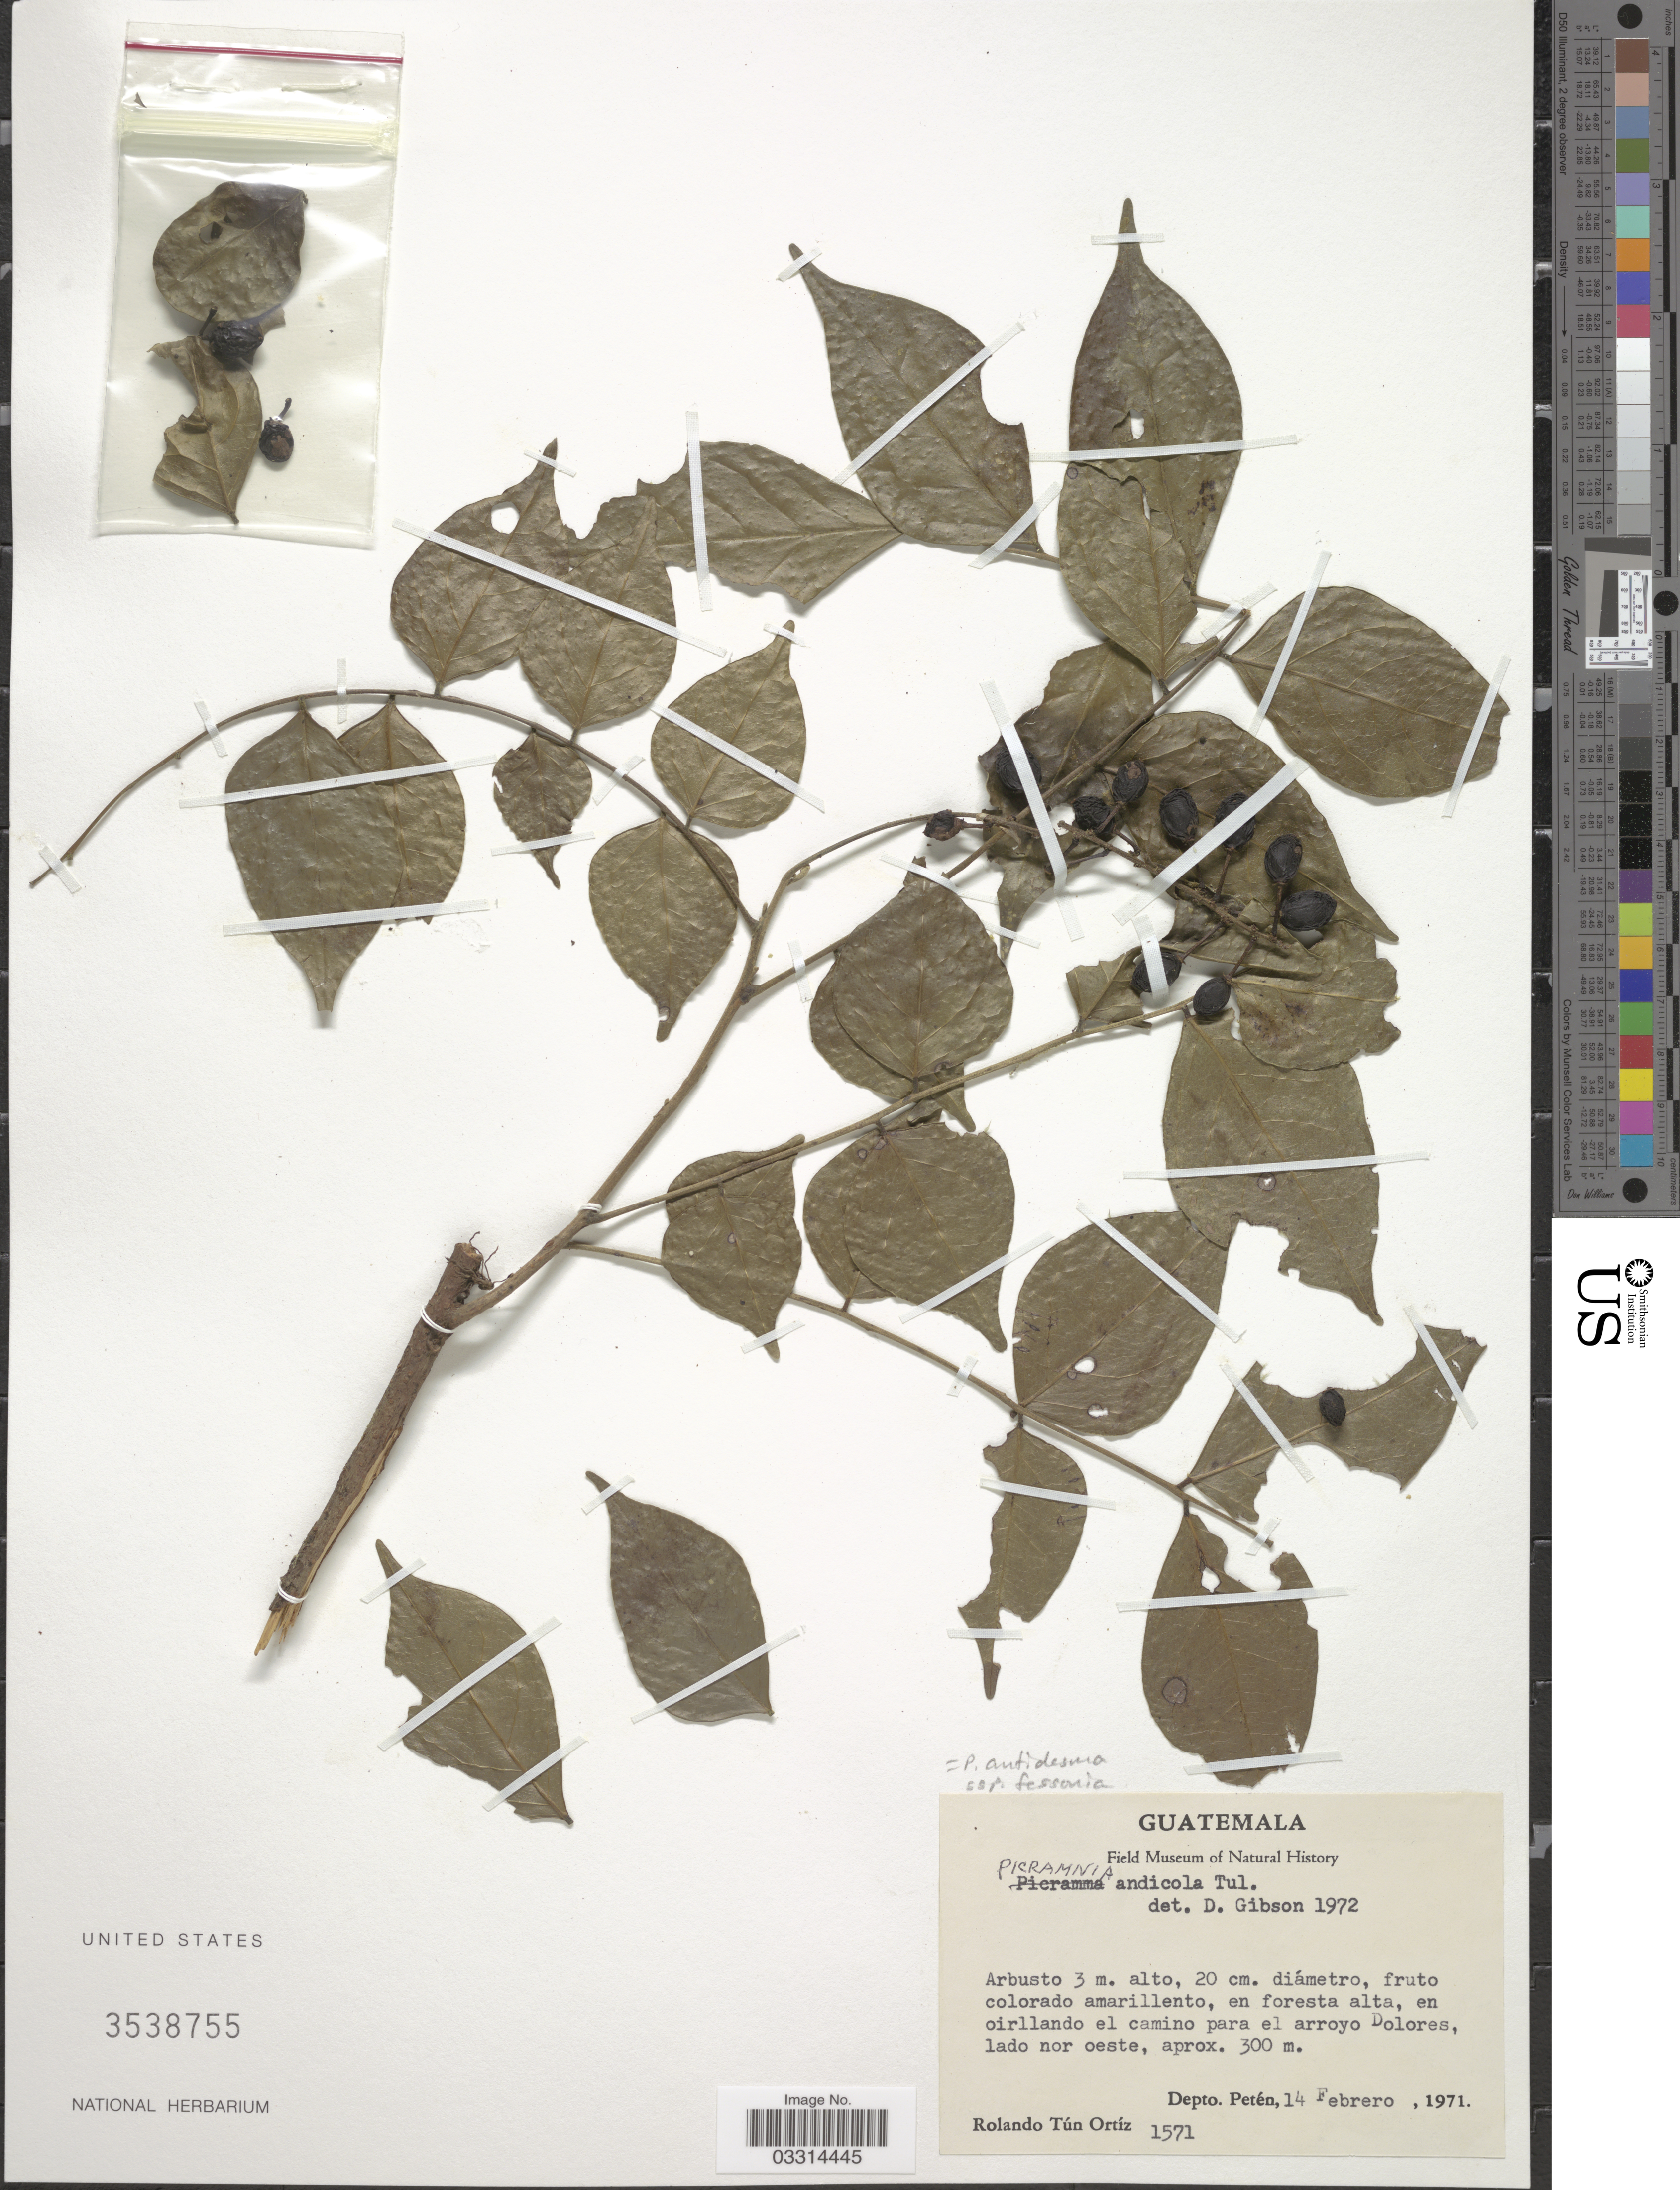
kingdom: Plantae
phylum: Tracheophyta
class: Magnoliopsida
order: Picramniales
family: Picramniaceae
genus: Picramnia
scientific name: Picramnia antidesma subsp. fessonia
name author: (DC.) W.W. Thomas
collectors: R. Ortiz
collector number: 1571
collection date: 1971-02-14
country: Guatemala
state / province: El Petén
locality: En oirllando el camino para el arroyo Dolores lado nor oeste. Depto. Petén.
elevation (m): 300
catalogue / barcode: US 3538755